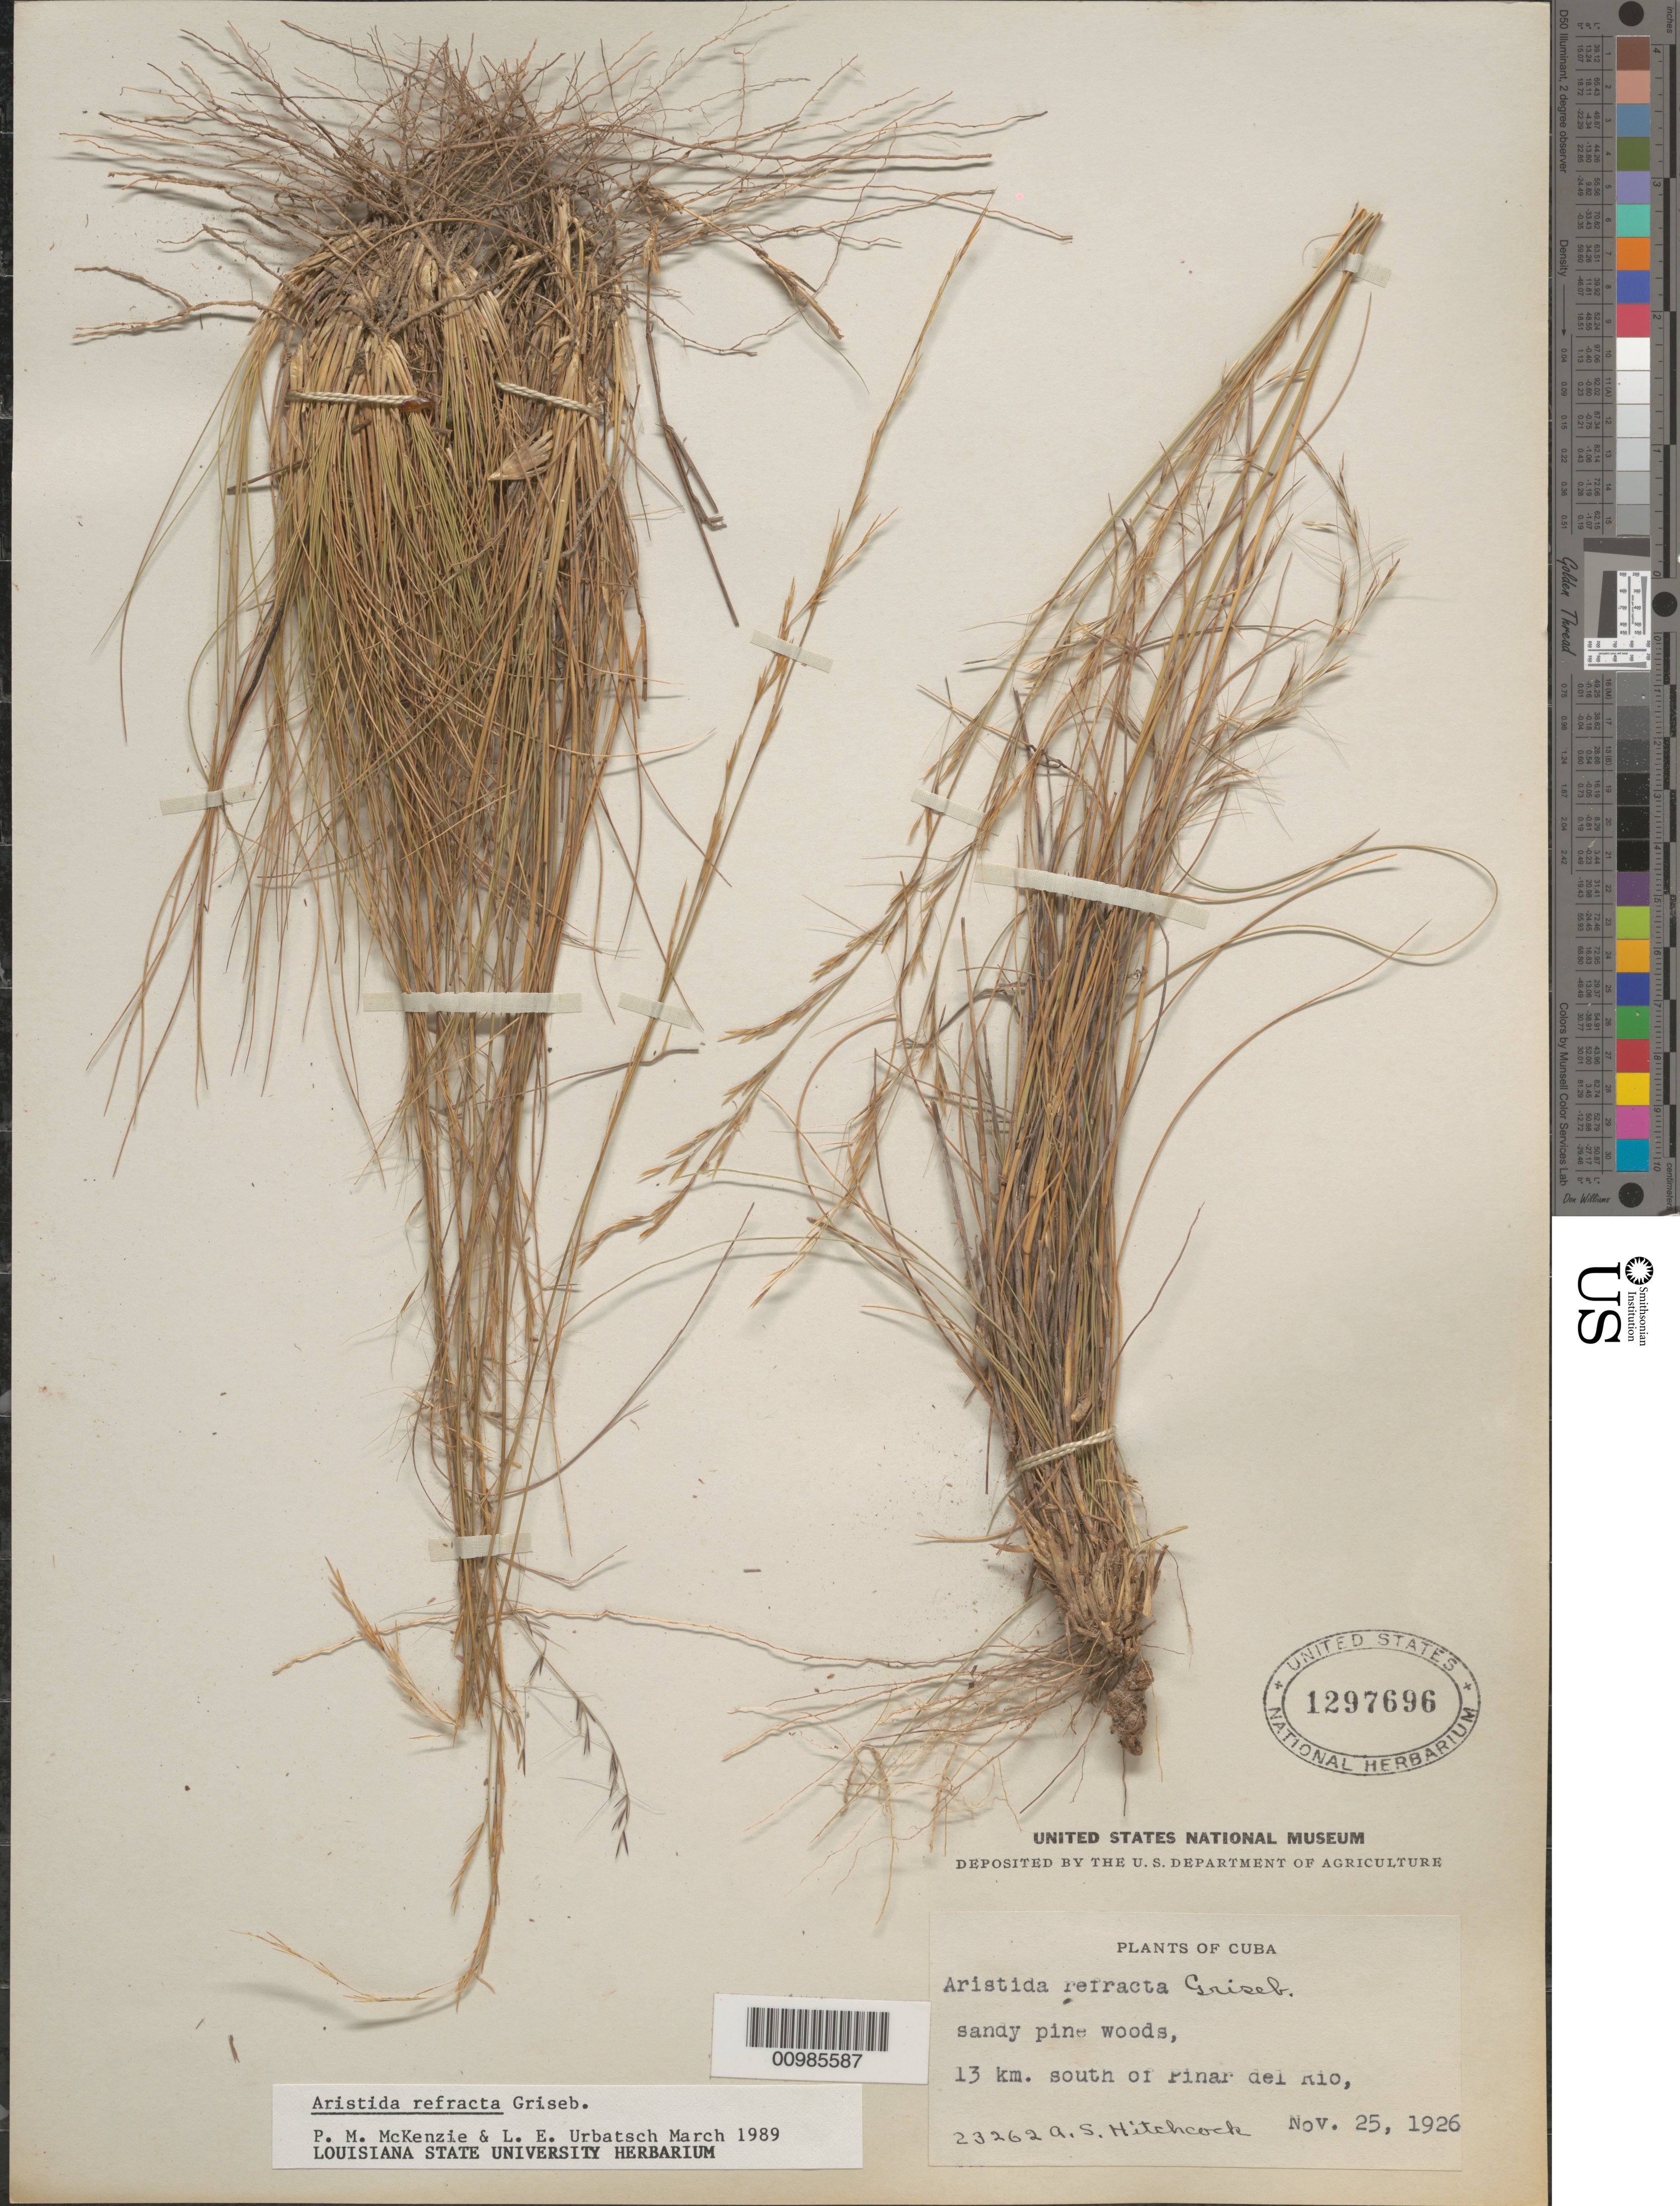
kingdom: Plantae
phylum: Tracheophyta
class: Liliopsida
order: Poales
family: Poaceae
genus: Aristida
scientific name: Aristida refracta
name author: Griseb.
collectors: A. S. Hitchcock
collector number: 23262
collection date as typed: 25 Nov 1926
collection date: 1926-11-25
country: Cuba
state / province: Pinar del Rio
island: Cuba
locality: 13 km south of Pinar del Rio (city)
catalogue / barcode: US 1297696